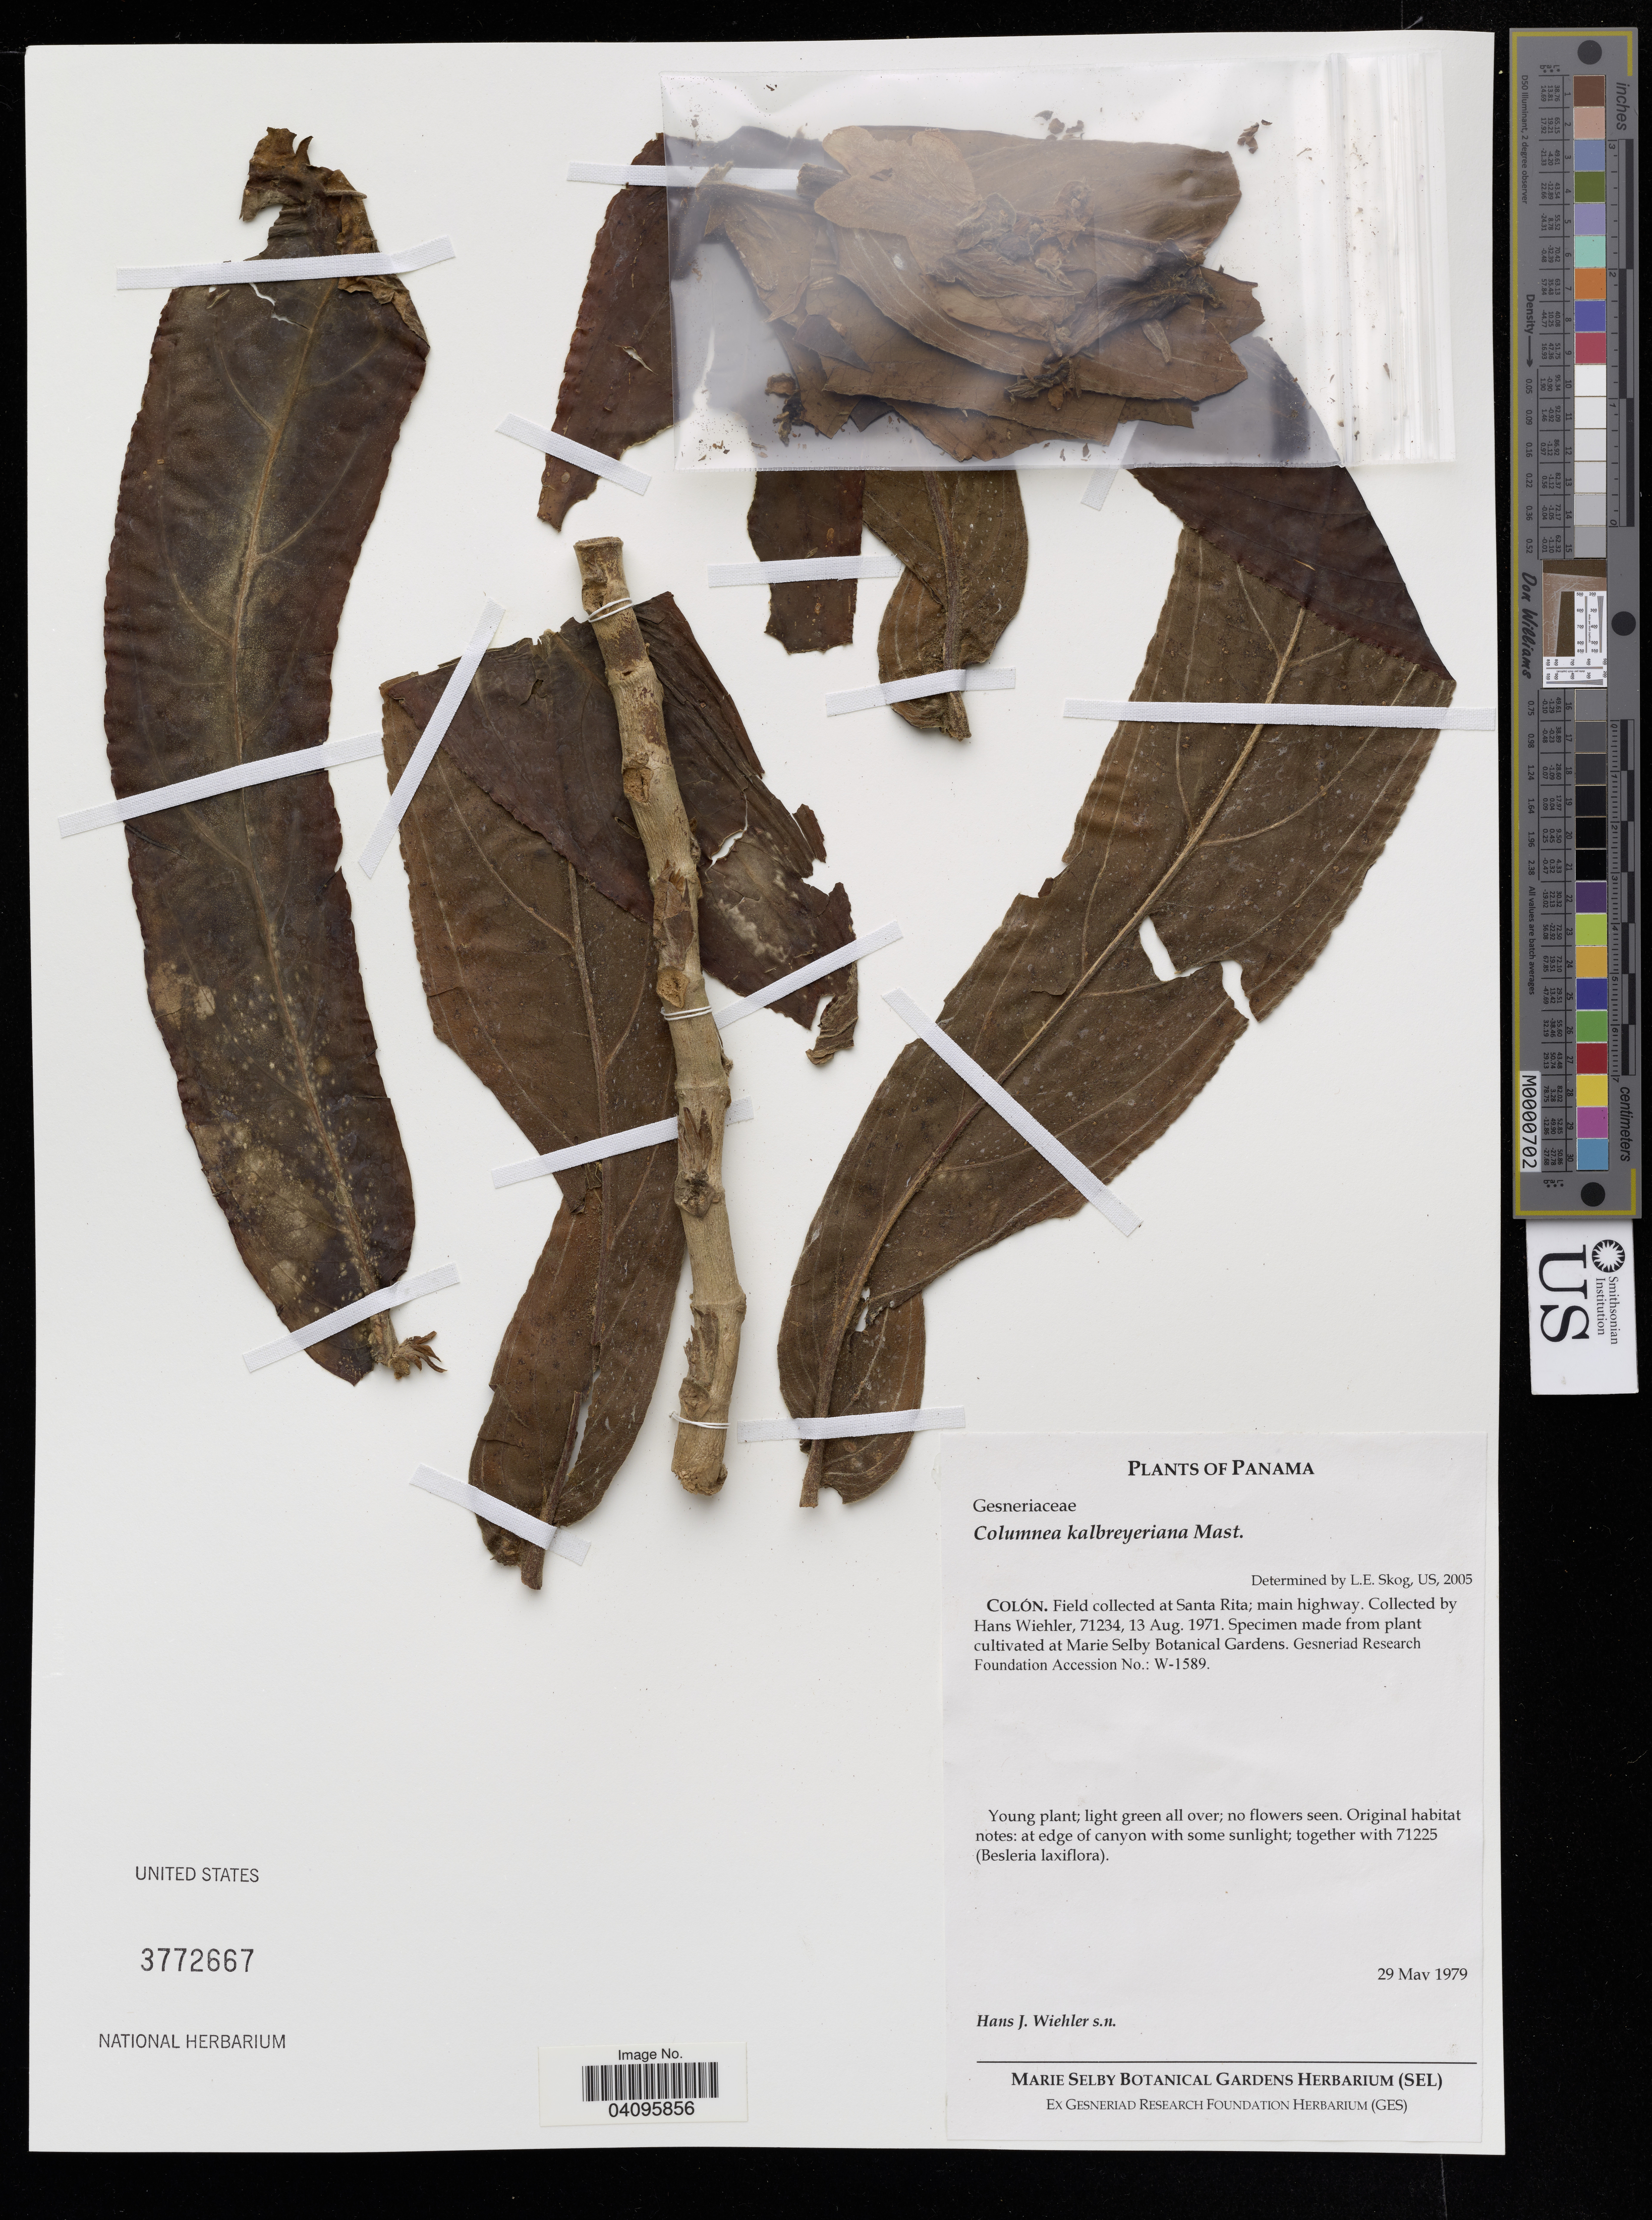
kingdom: Plantae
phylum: Tracheophyta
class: Magnoliopsida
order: Lamiales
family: Gesneriaceae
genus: Columnea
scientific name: Columnea kalbreyeriana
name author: Mast.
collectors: H. J. Wiehler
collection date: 1979-05-29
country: Ecuador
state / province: Colón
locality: Field collected at Santa Rita; main highway.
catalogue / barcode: US 3772667